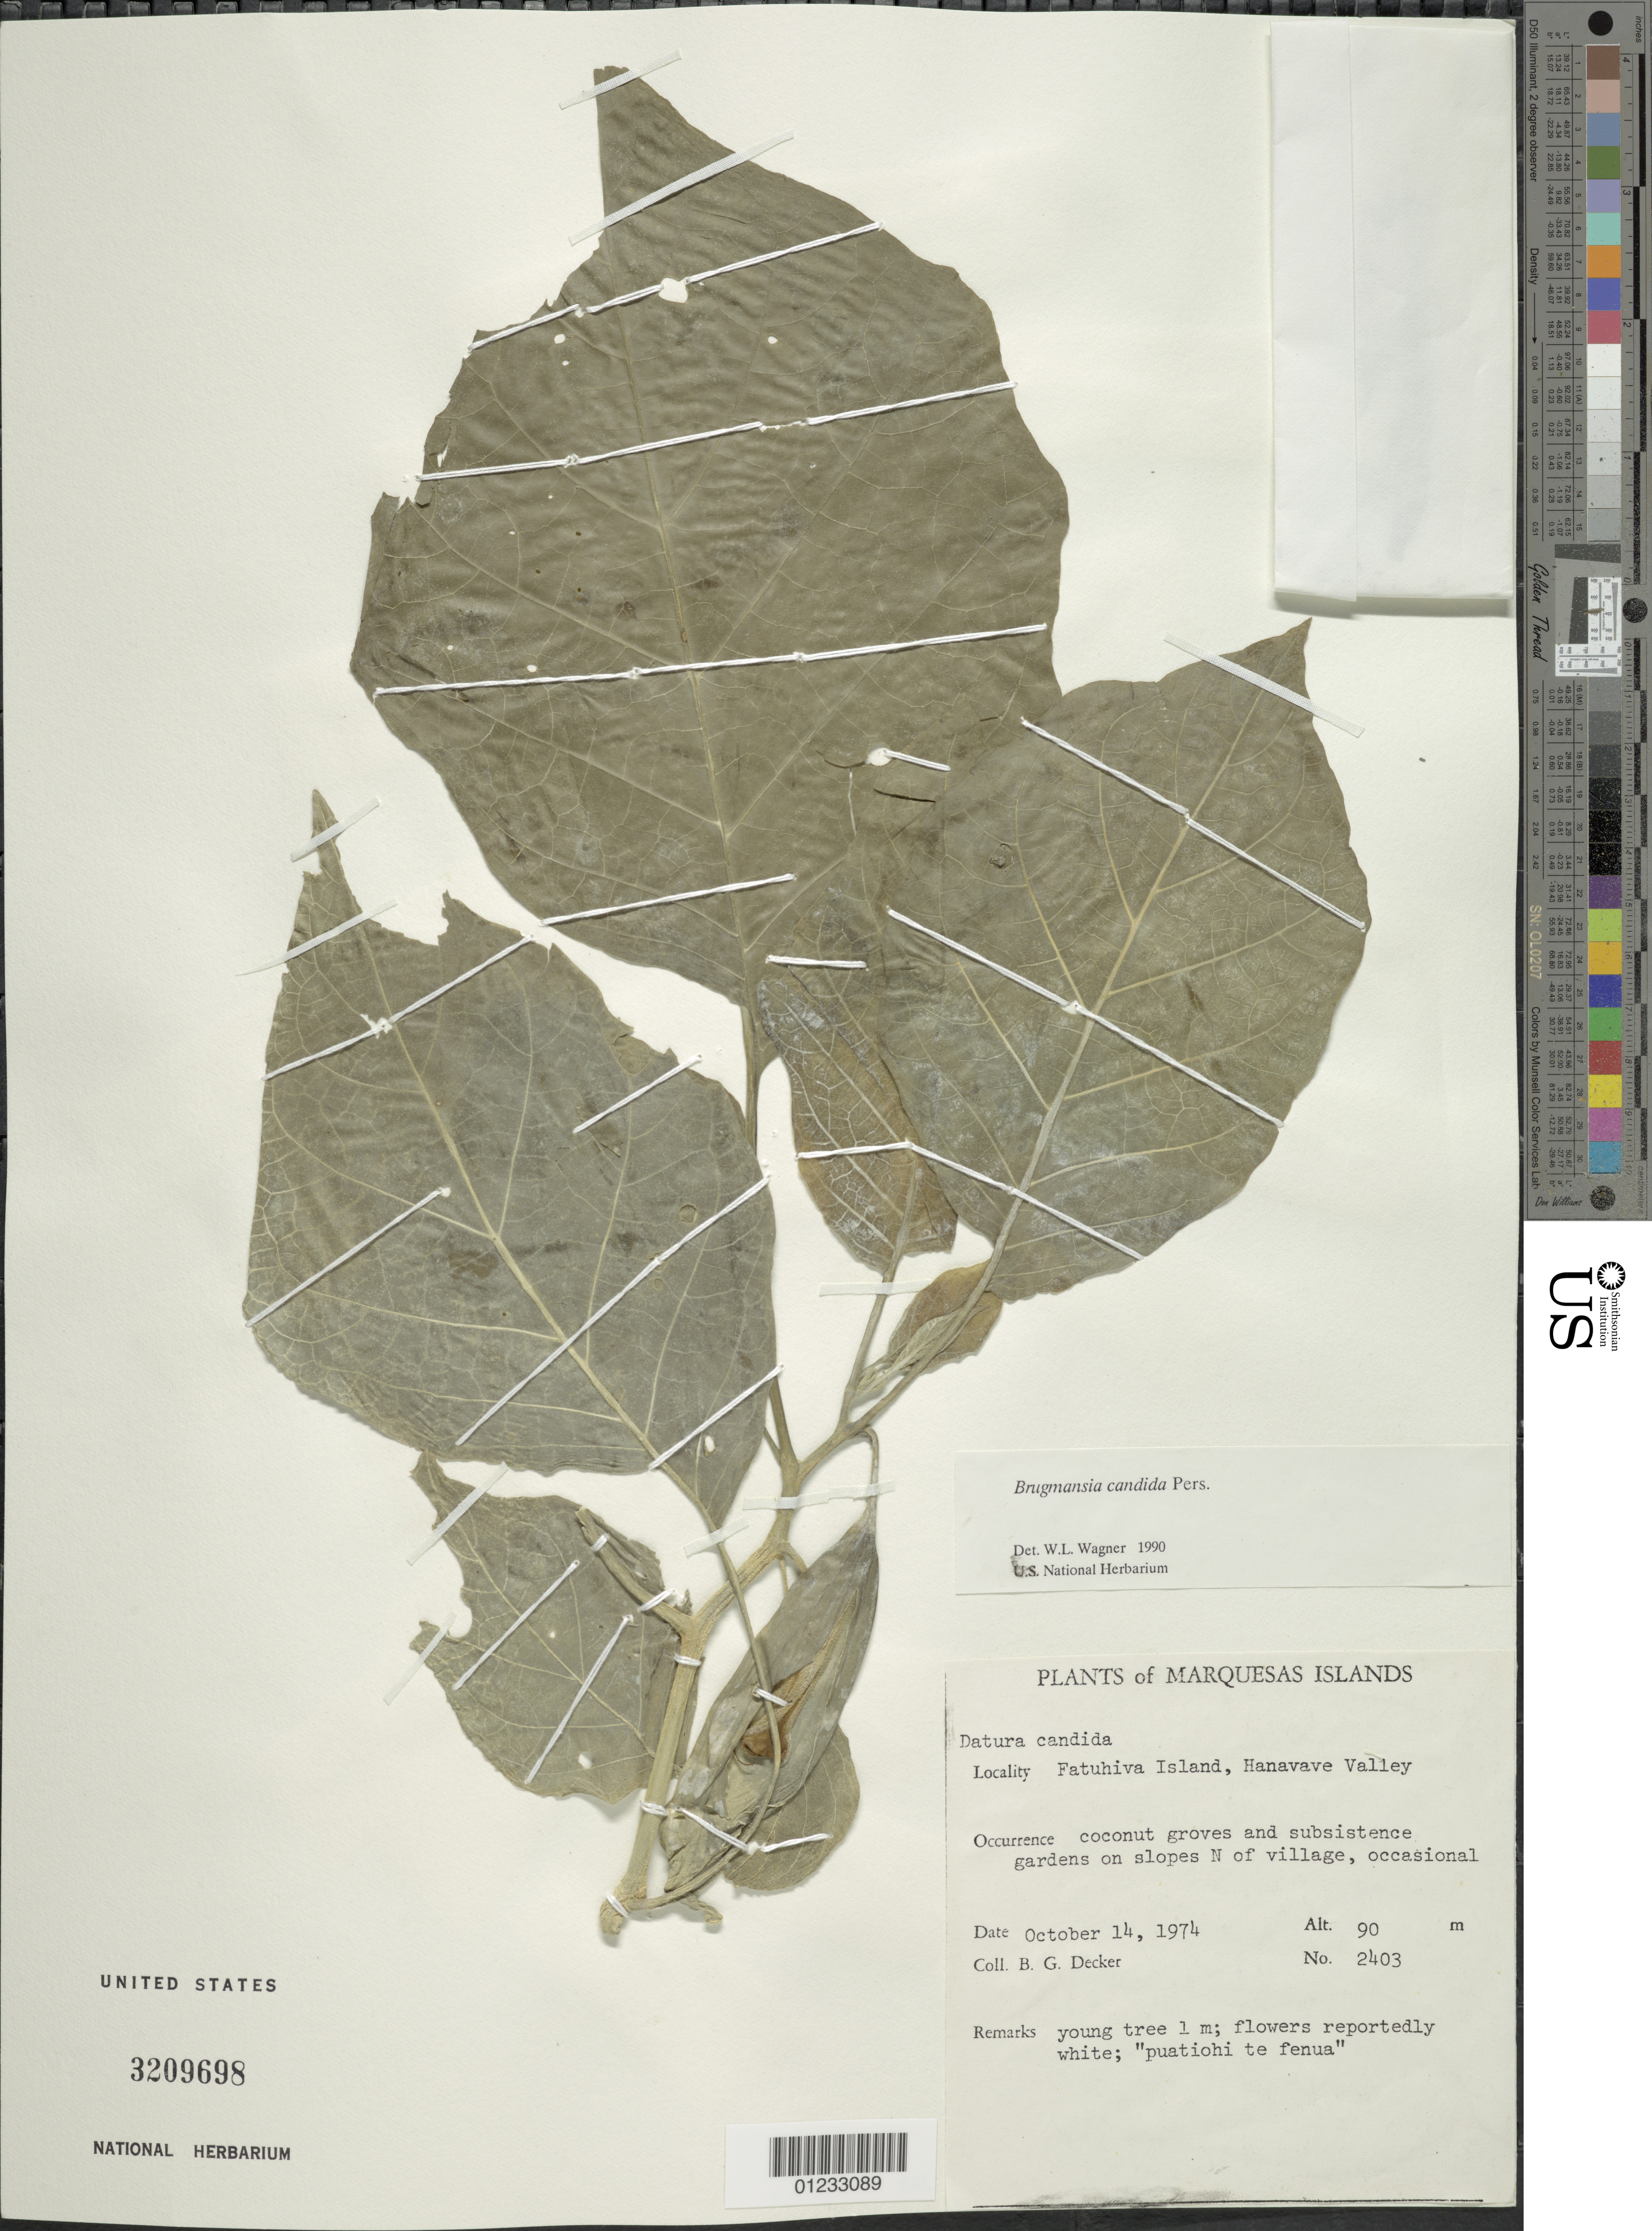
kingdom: Plantae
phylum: Tracheophyta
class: Magnoliopsida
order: Solanales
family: Solanaceae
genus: Brugmansia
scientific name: Brugmansia candida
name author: Pers.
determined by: Wagner, W. L., (BOT), Smithsonian Institution - National Museum of Natural History (UNITED STATES)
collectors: B. G. Decker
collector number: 2403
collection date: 1974-10-14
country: French Polynesia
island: Fatu Hiva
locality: Hanavave Valley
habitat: Coconut groves and subsistence gardens on slopes N of village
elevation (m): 90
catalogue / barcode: US 3209698